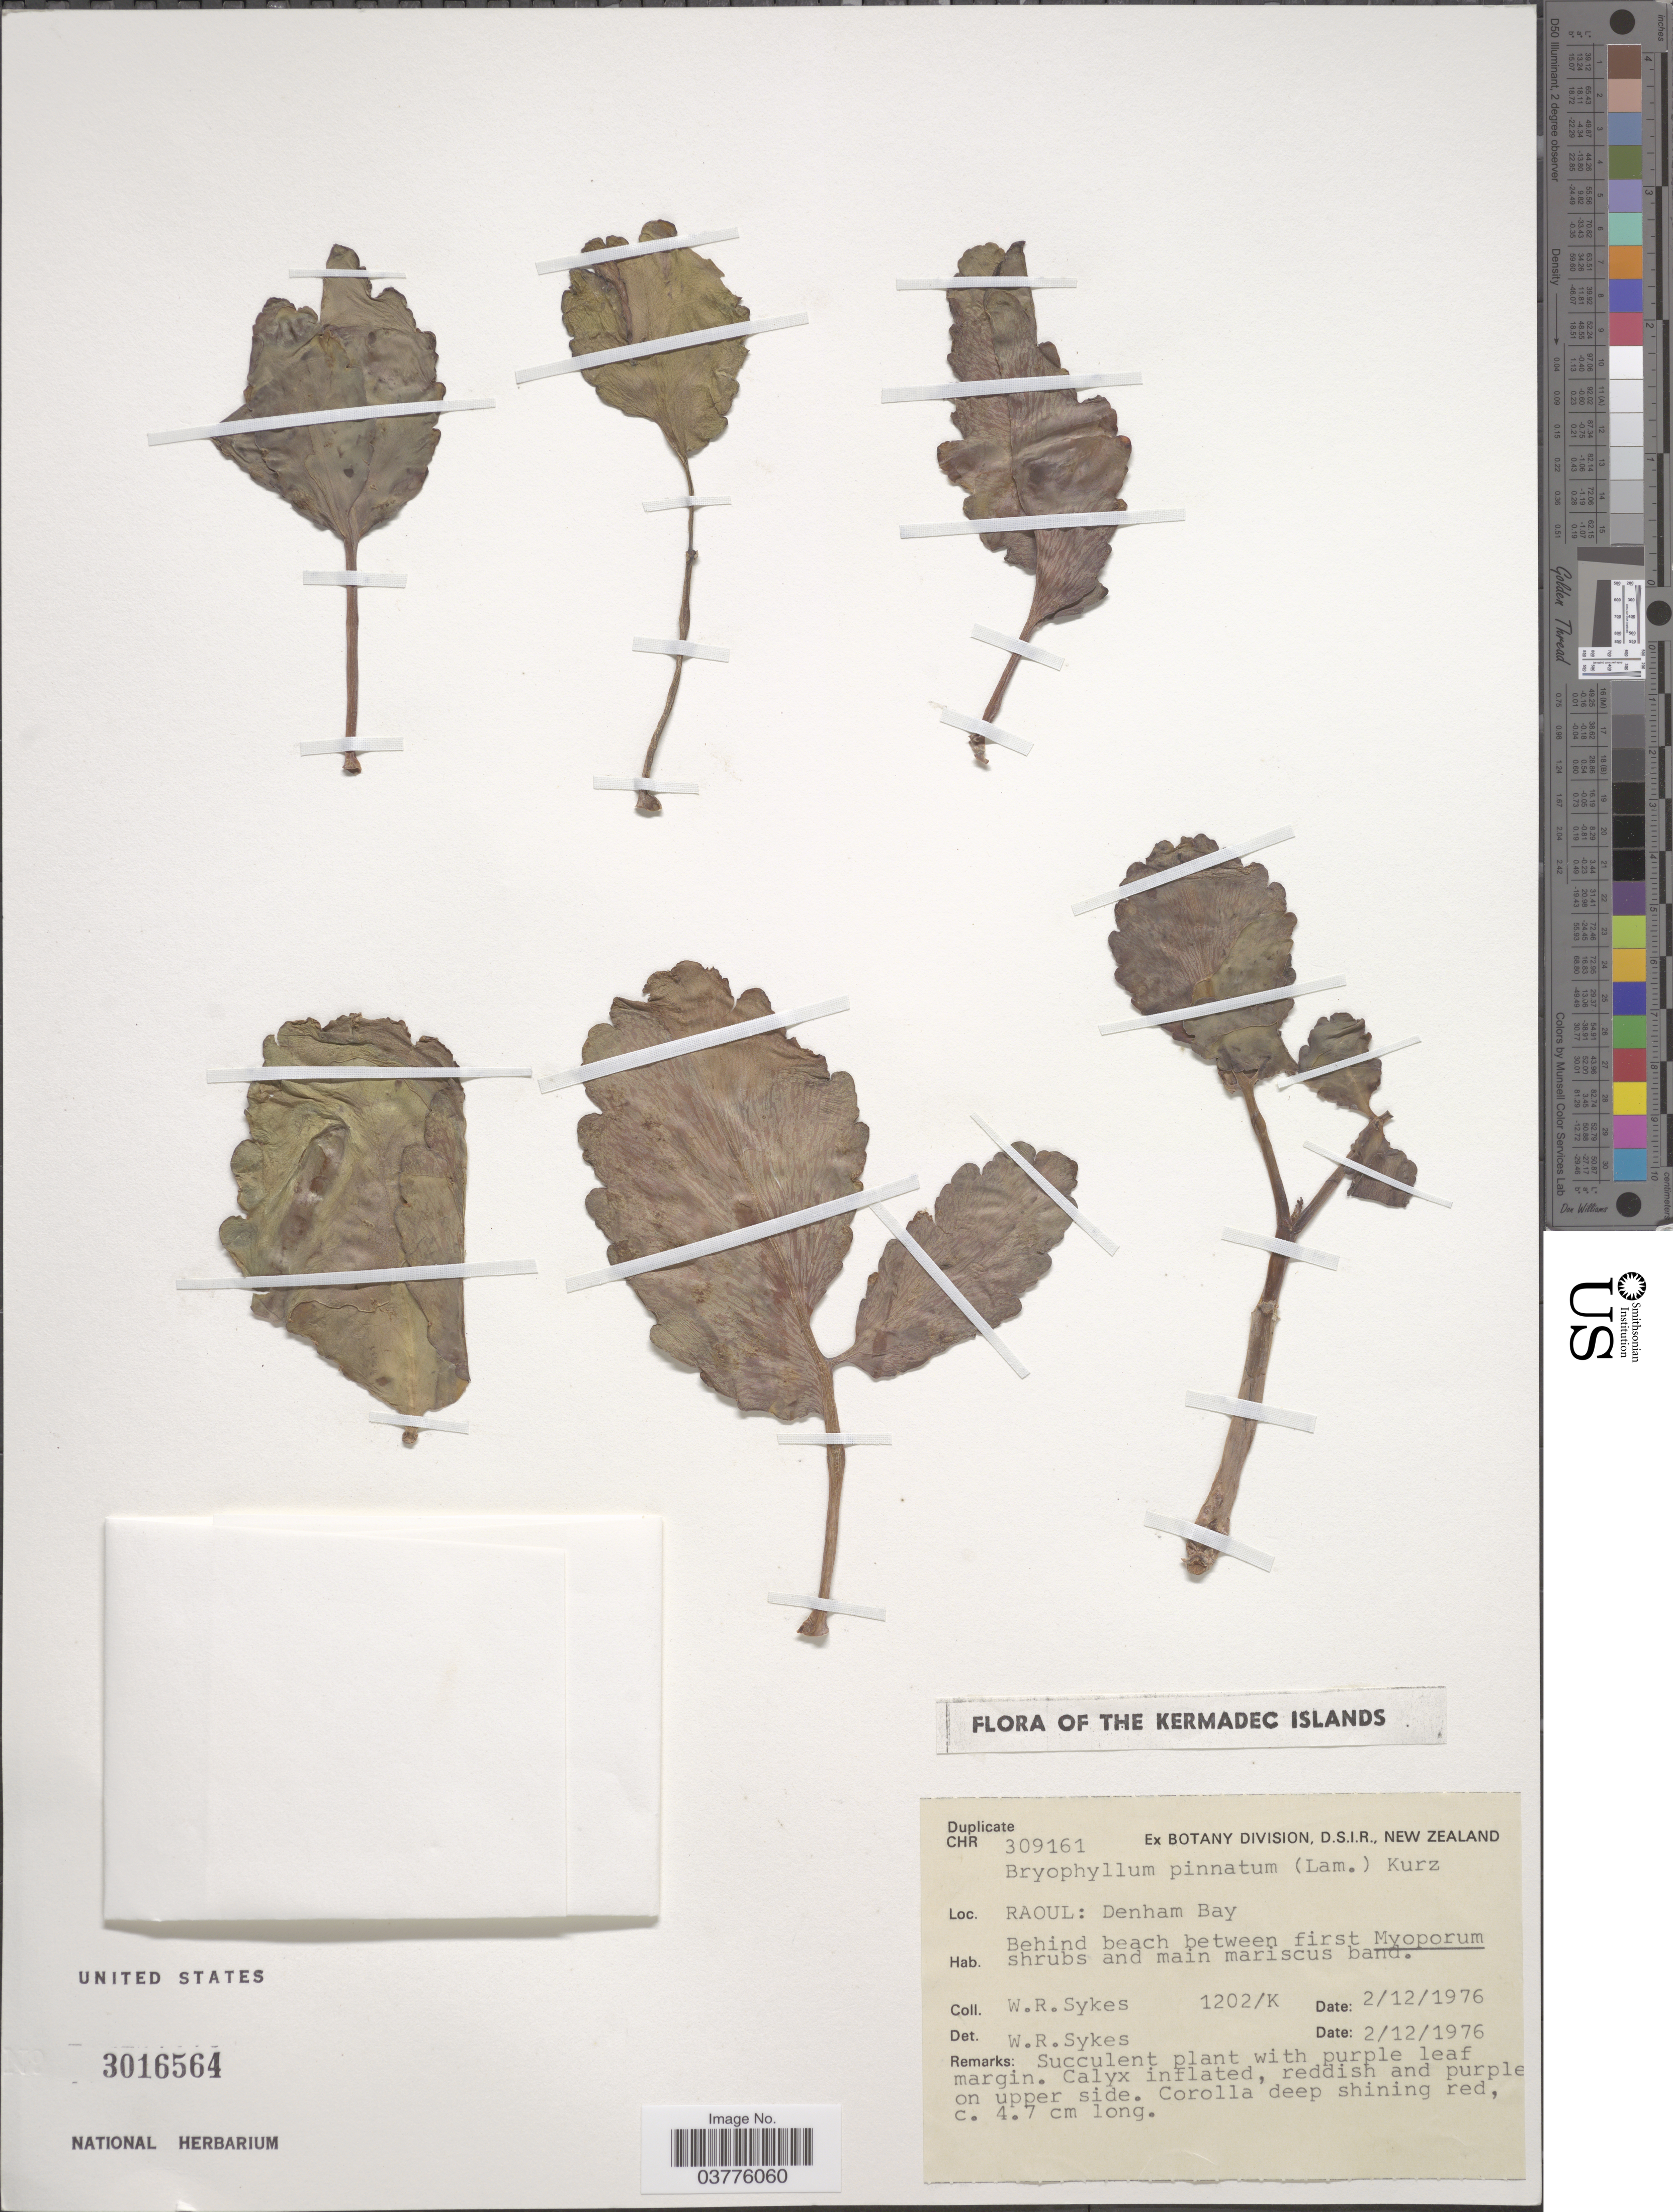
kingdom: Plantae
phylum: Tracheophyta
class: Magnoliopsida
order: Saxifragales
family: Crassulaceae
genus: Kalanchoe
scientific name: Kalanchoe pinnata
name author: (Lam.) Pers.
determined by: Strong, Mark T., (BOT), Smithsonian Institution - National Museum of Natural History (UNITED STATES)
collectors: W. R. Sykes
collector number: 1202/K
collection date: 1976-12-02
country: New Zealand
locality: Raoul: Denham Bay.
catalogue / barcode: US 3016564